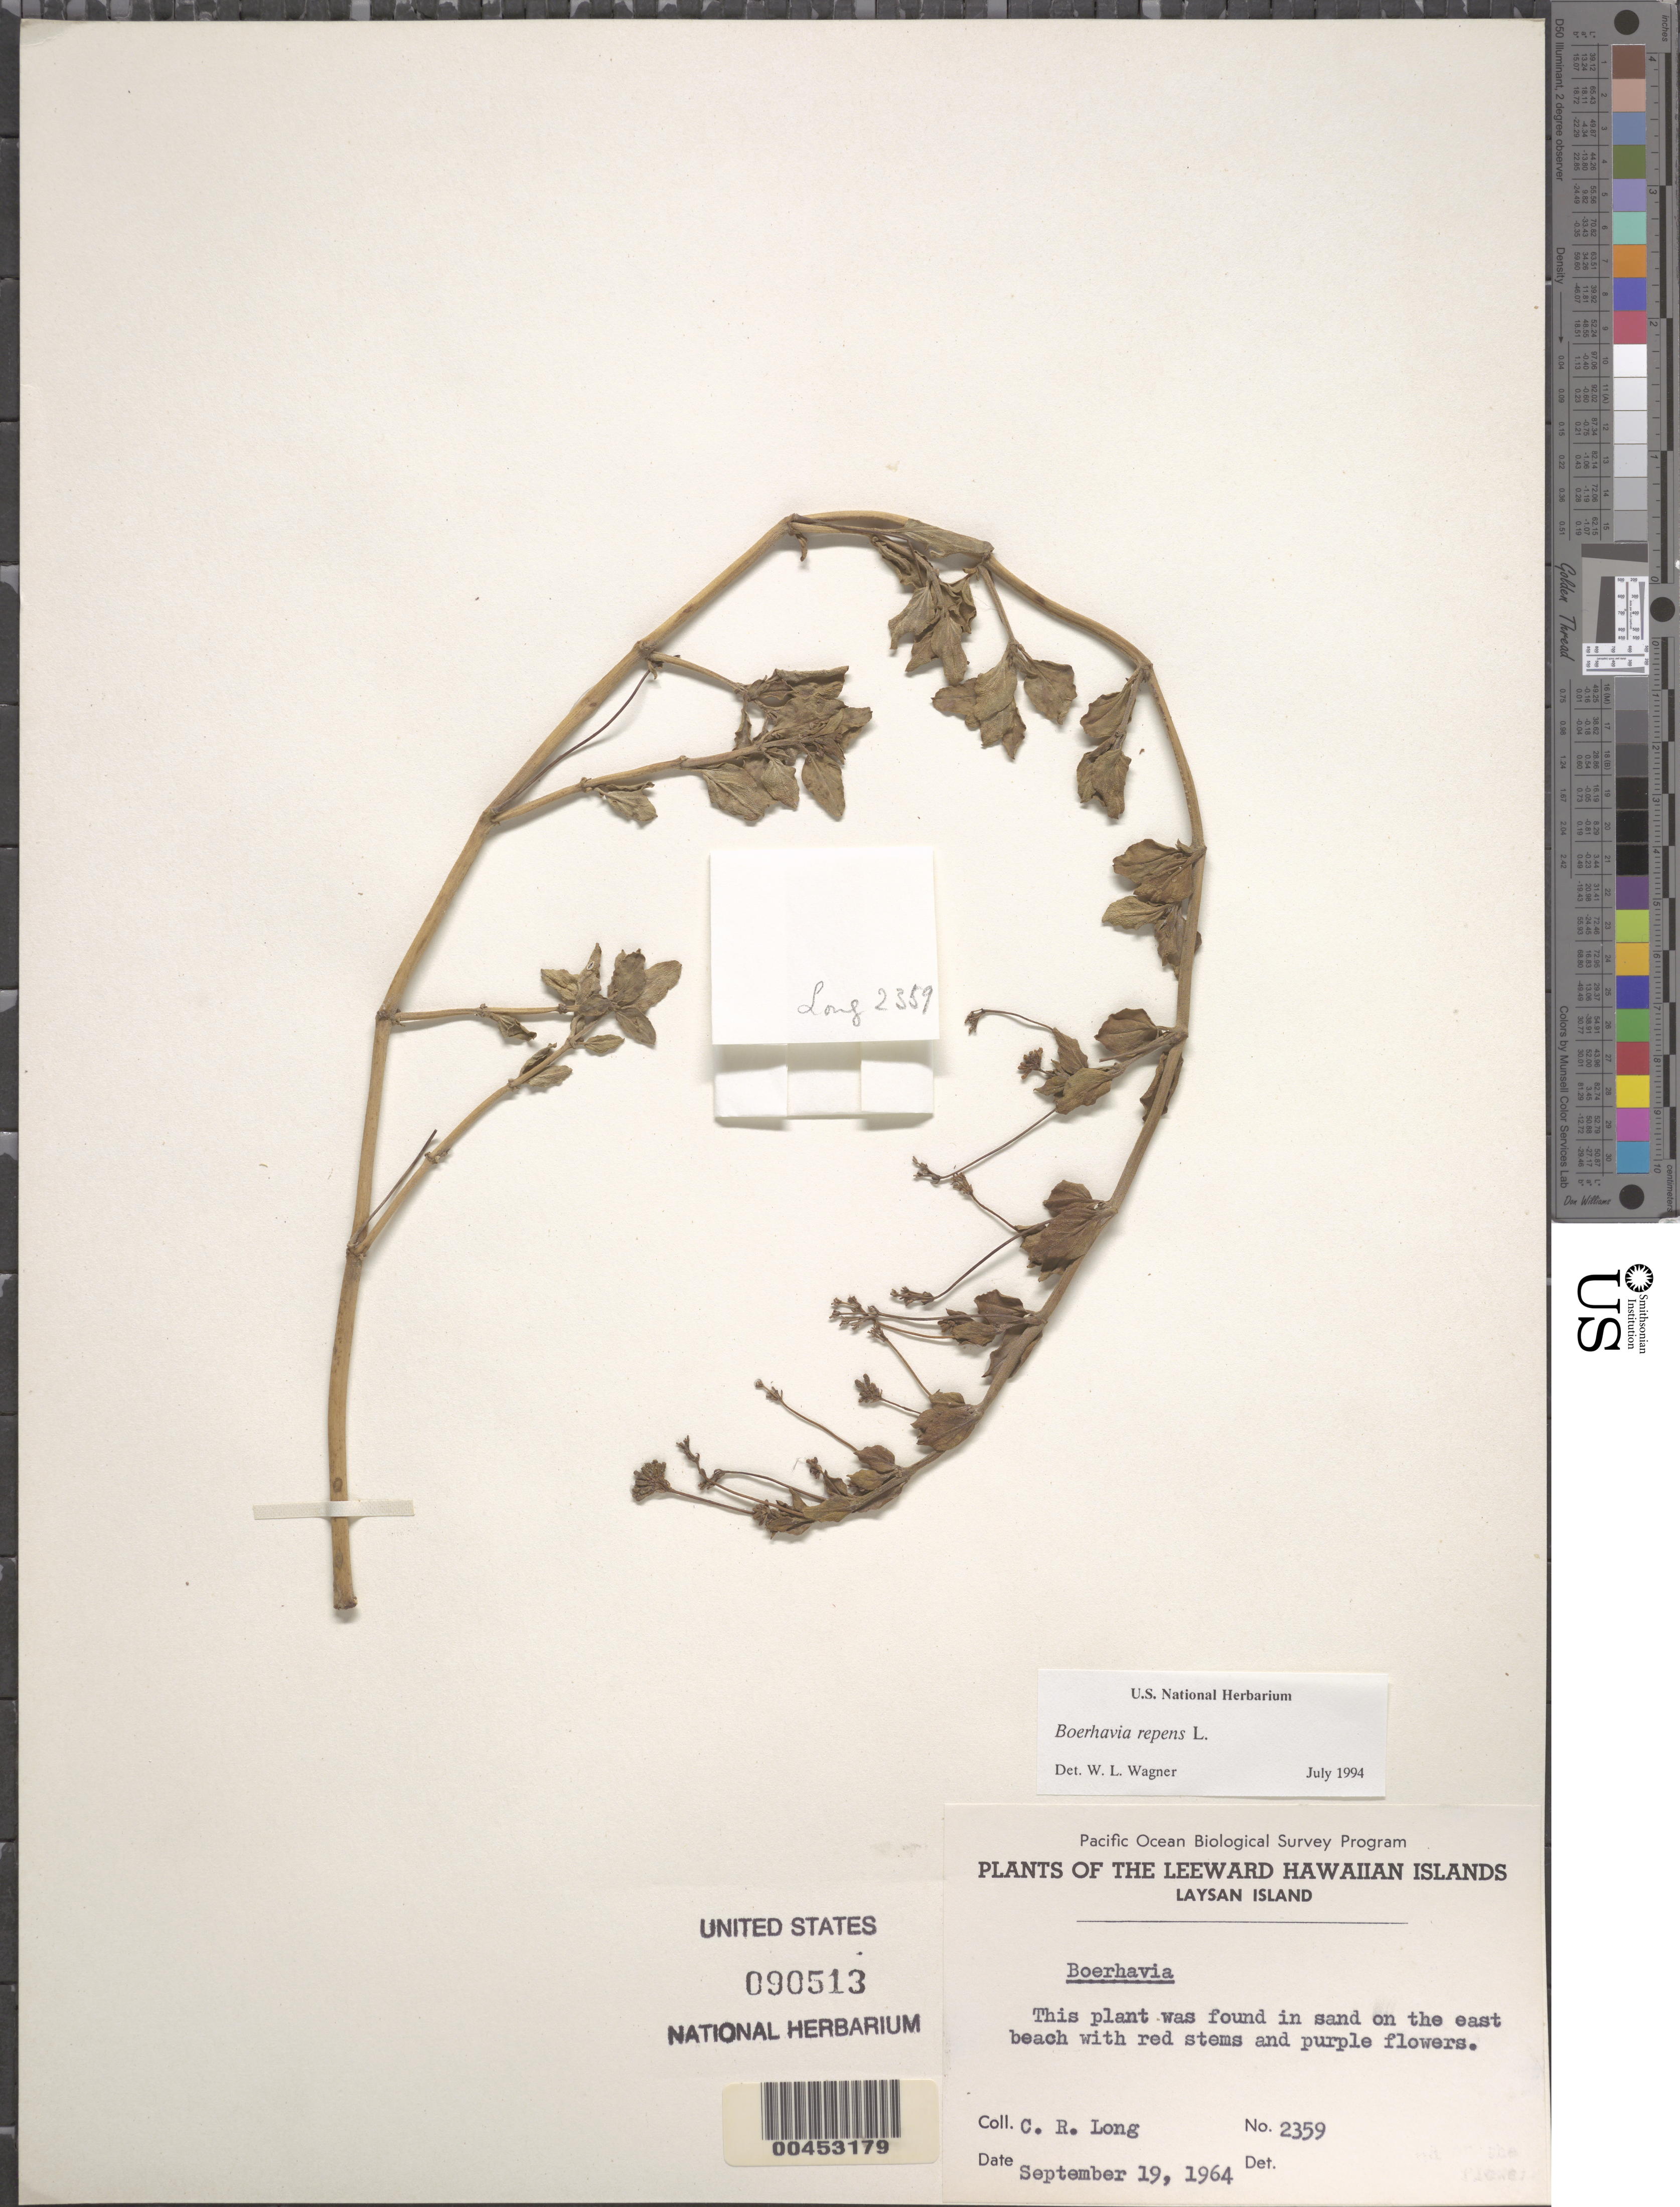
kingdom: Plantae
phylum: Tracheophyta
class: Magnoliopsida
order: Caryophyllales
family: Nyctaginaceae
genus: Boerhavia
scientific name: Boerhavia repens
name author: L.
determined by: Wagner, W. L., (BOT), Smithsonian Institution - National Museum of Natural History (UNITED STATES)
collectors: C. Long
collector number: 2359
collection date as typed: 19 Sep 1964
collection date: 1964-09-19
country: United States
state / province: Hawaii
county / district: Honolulu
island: Laysan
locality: On the E beach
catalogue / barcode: US 90513